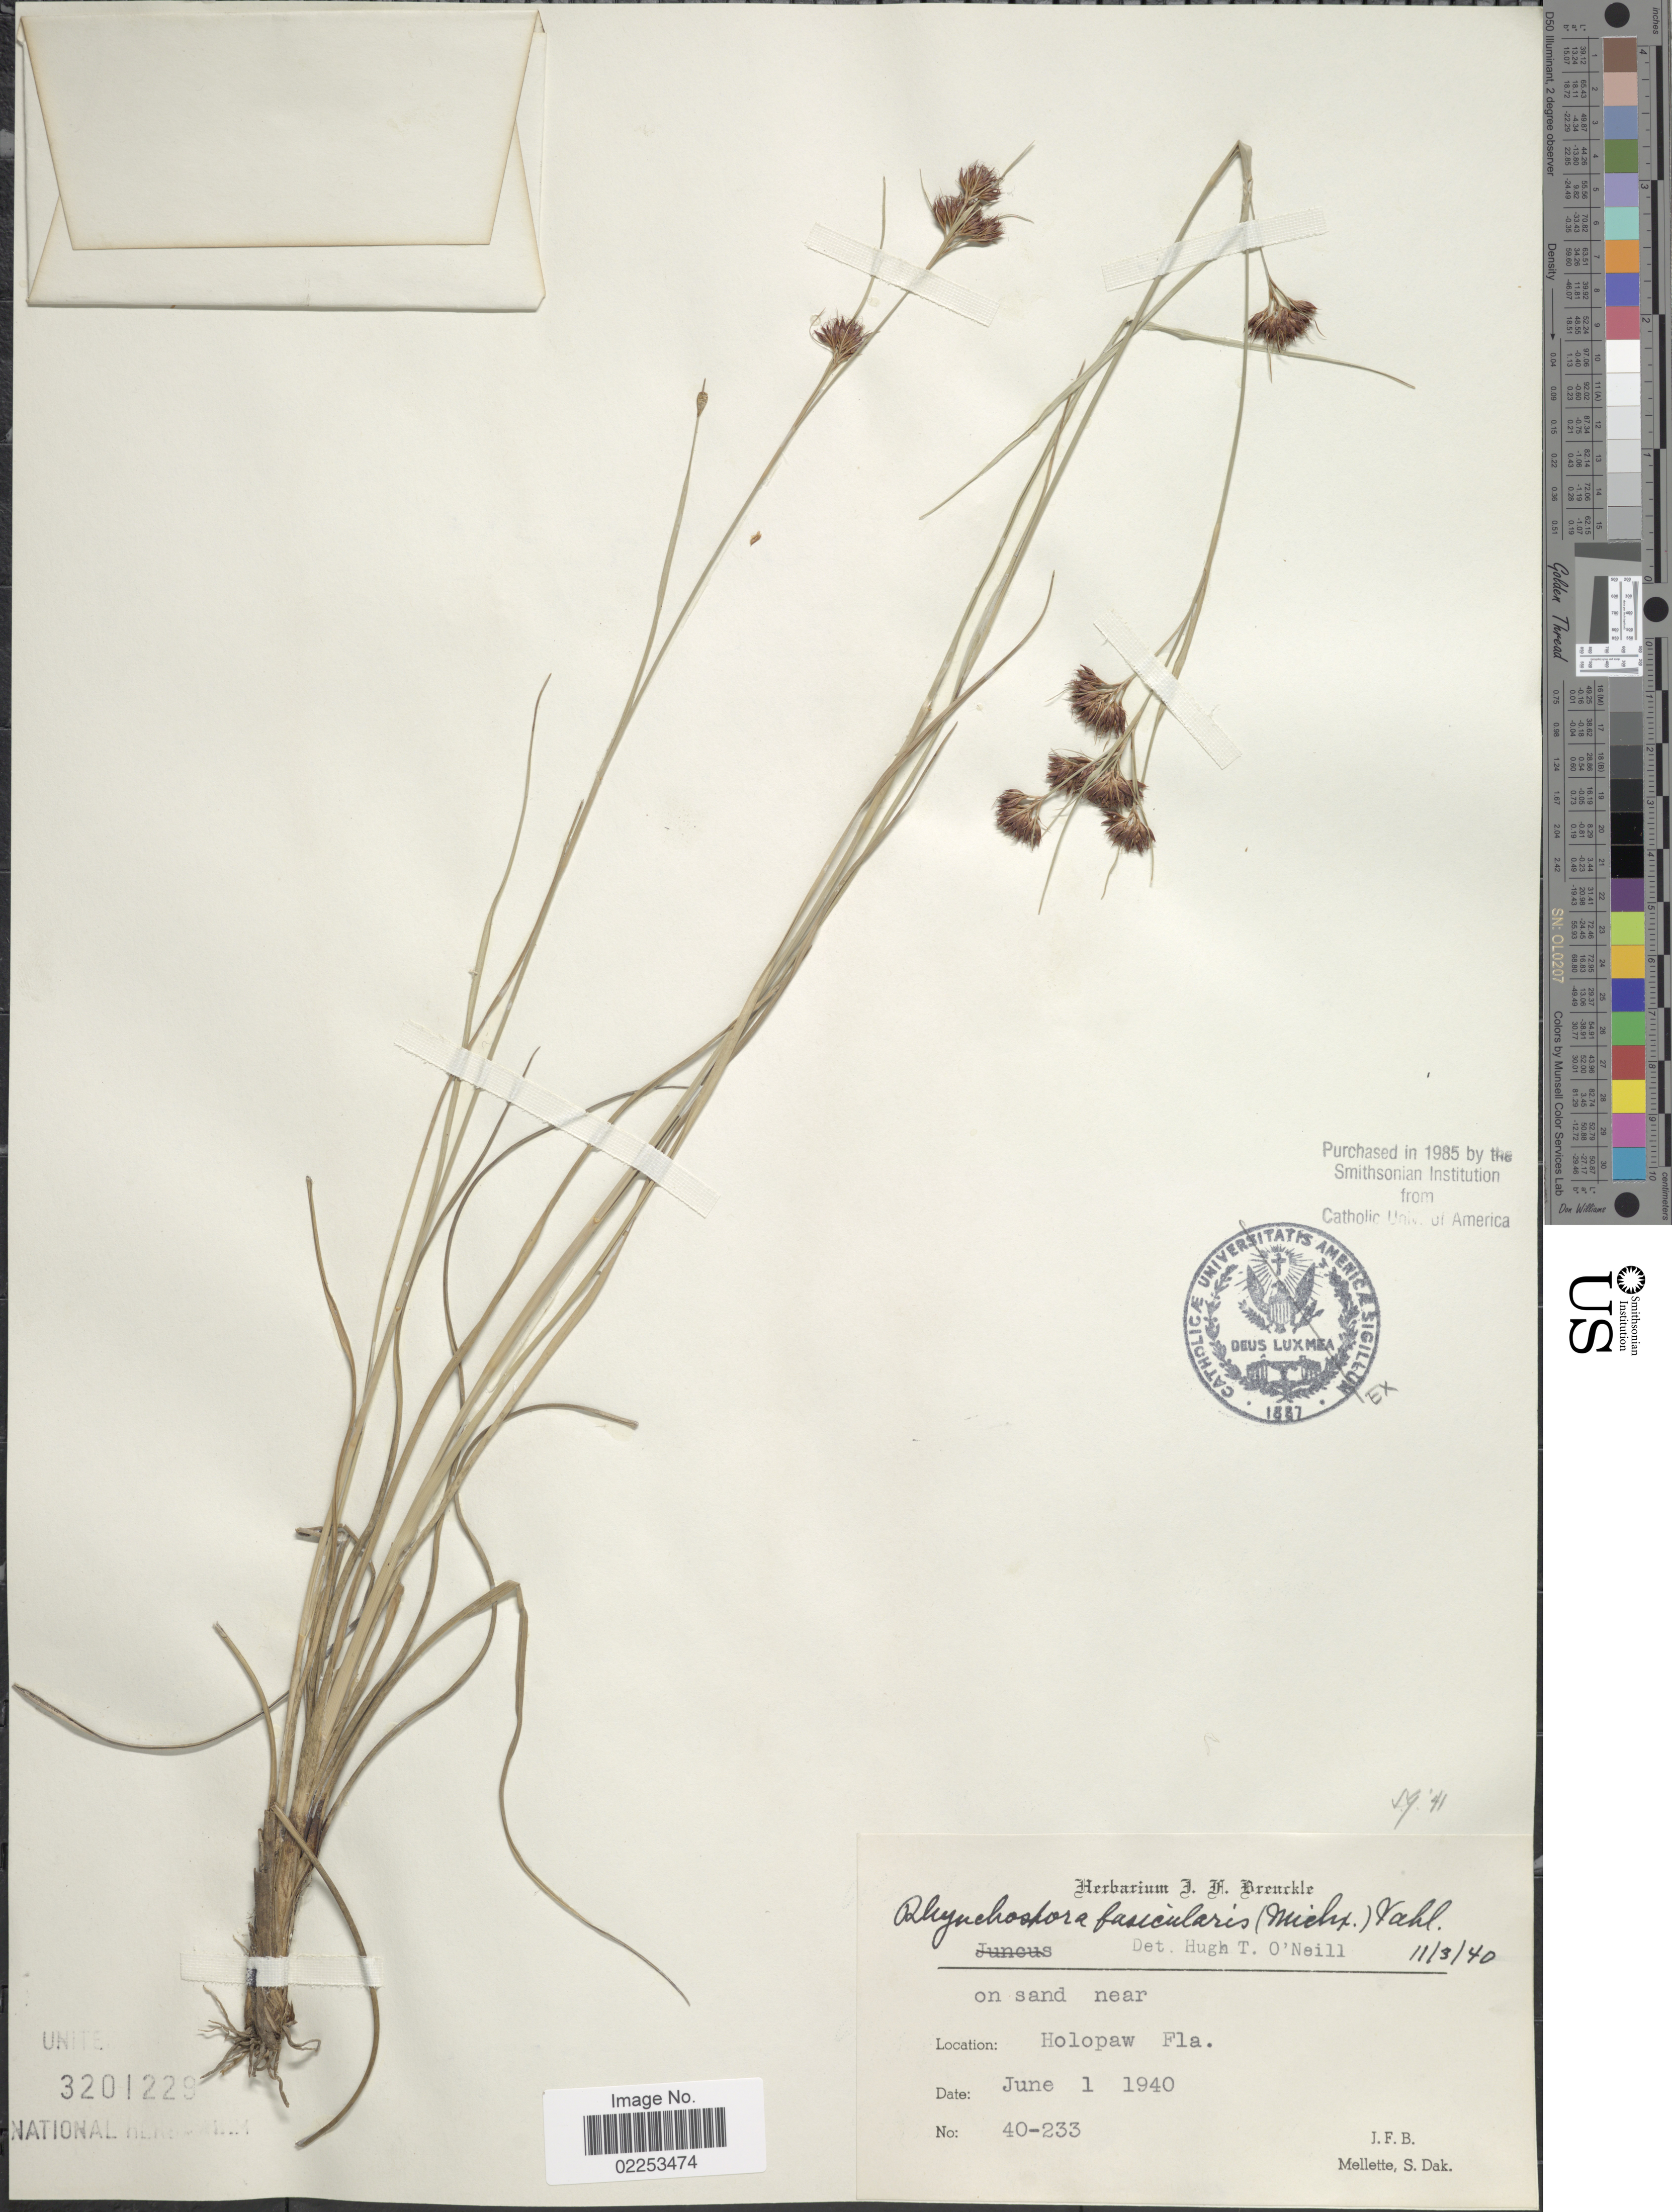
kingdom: Plantae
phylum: Tracheophyta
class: Liliopsida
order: Poales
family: Cyperaceae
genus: Rhynchospora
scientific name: Rhynchospora fascicularis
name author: (Michx.) Vahl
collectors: J. Brenckle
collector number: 40-233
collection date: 1940-06-01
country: United States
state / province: Florida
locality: On sand near Holopaw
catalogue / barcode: US 3201229